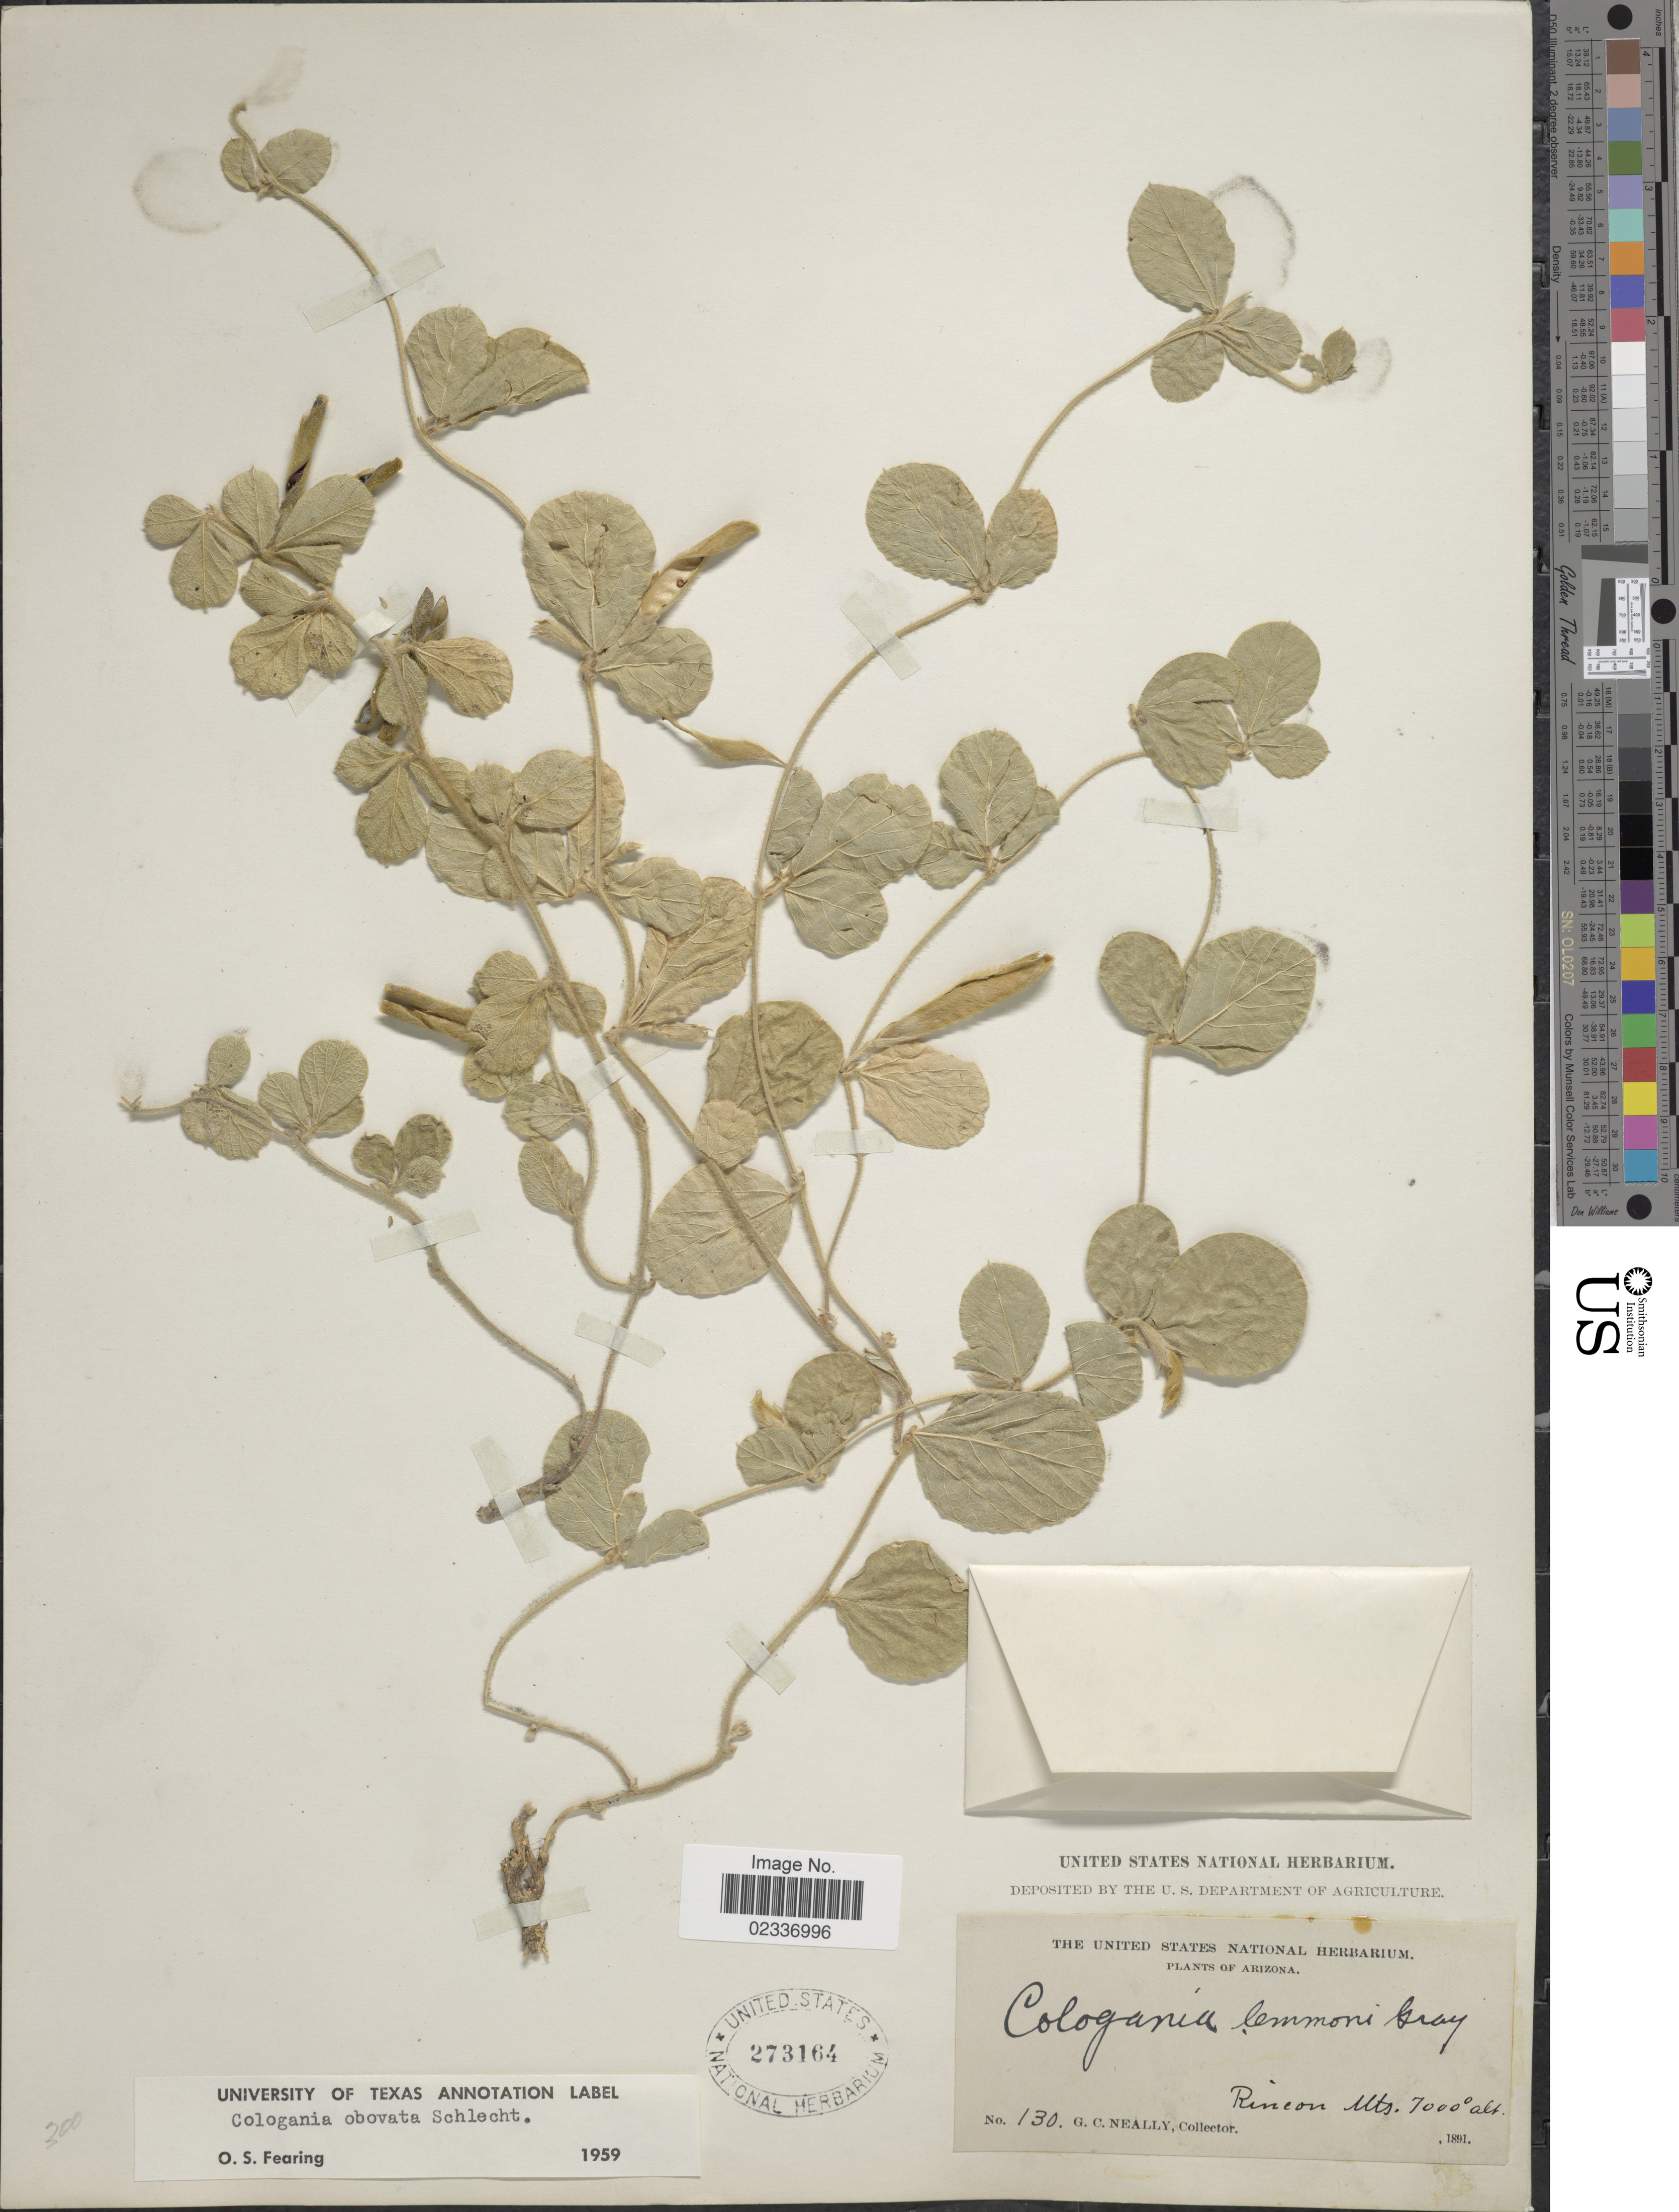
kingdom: Plantae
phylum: Tracheophyta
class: Magnoliopsida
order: Fabales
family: Fabaceae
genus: Cologania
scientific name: Cologania obovata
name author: Schltdl.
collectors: G. Neally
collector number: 130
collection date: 1891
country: United States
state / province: Arizona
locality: Rincon Mts.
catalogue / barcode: US 273164